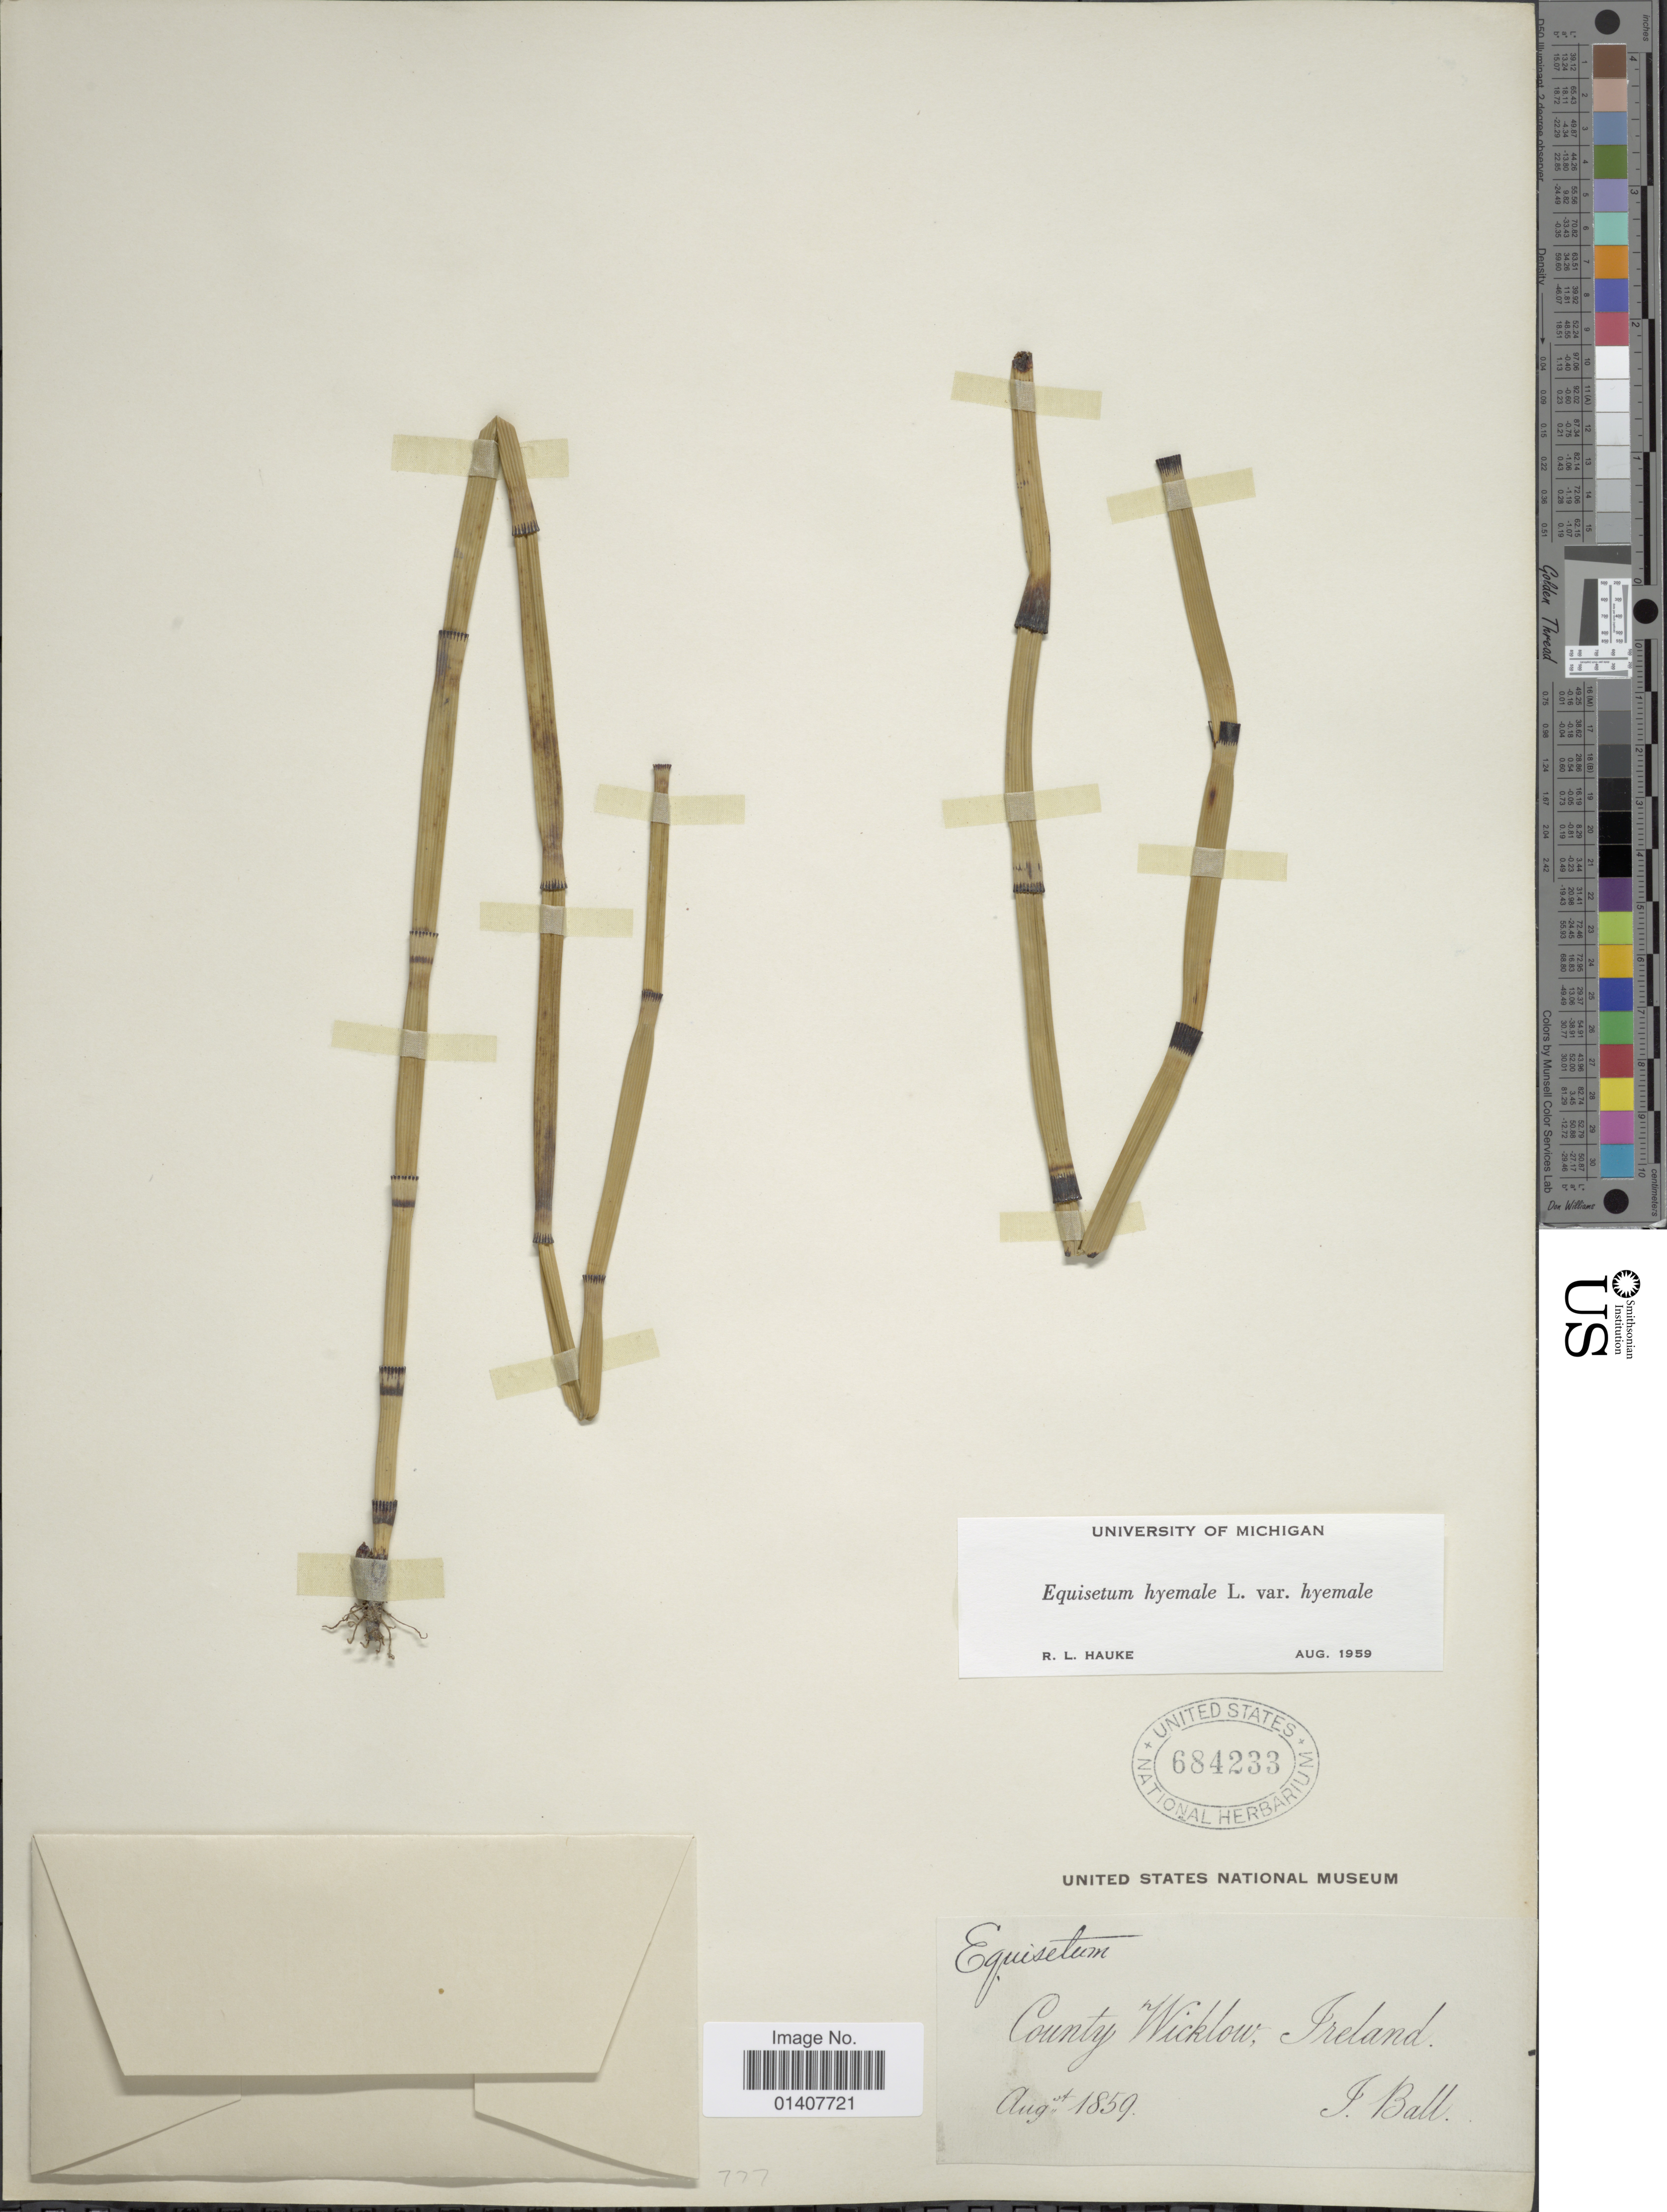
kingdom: Plantae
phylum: Tracheophyta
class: Polypodiopsida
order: Equisetales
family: Equisetaceae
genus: Equisetum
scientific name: Equisetum hyemale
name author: L.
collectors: J. Ball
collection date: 1859-08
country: Ireland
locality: County Wicklow: Ireland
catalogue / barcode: US 684233